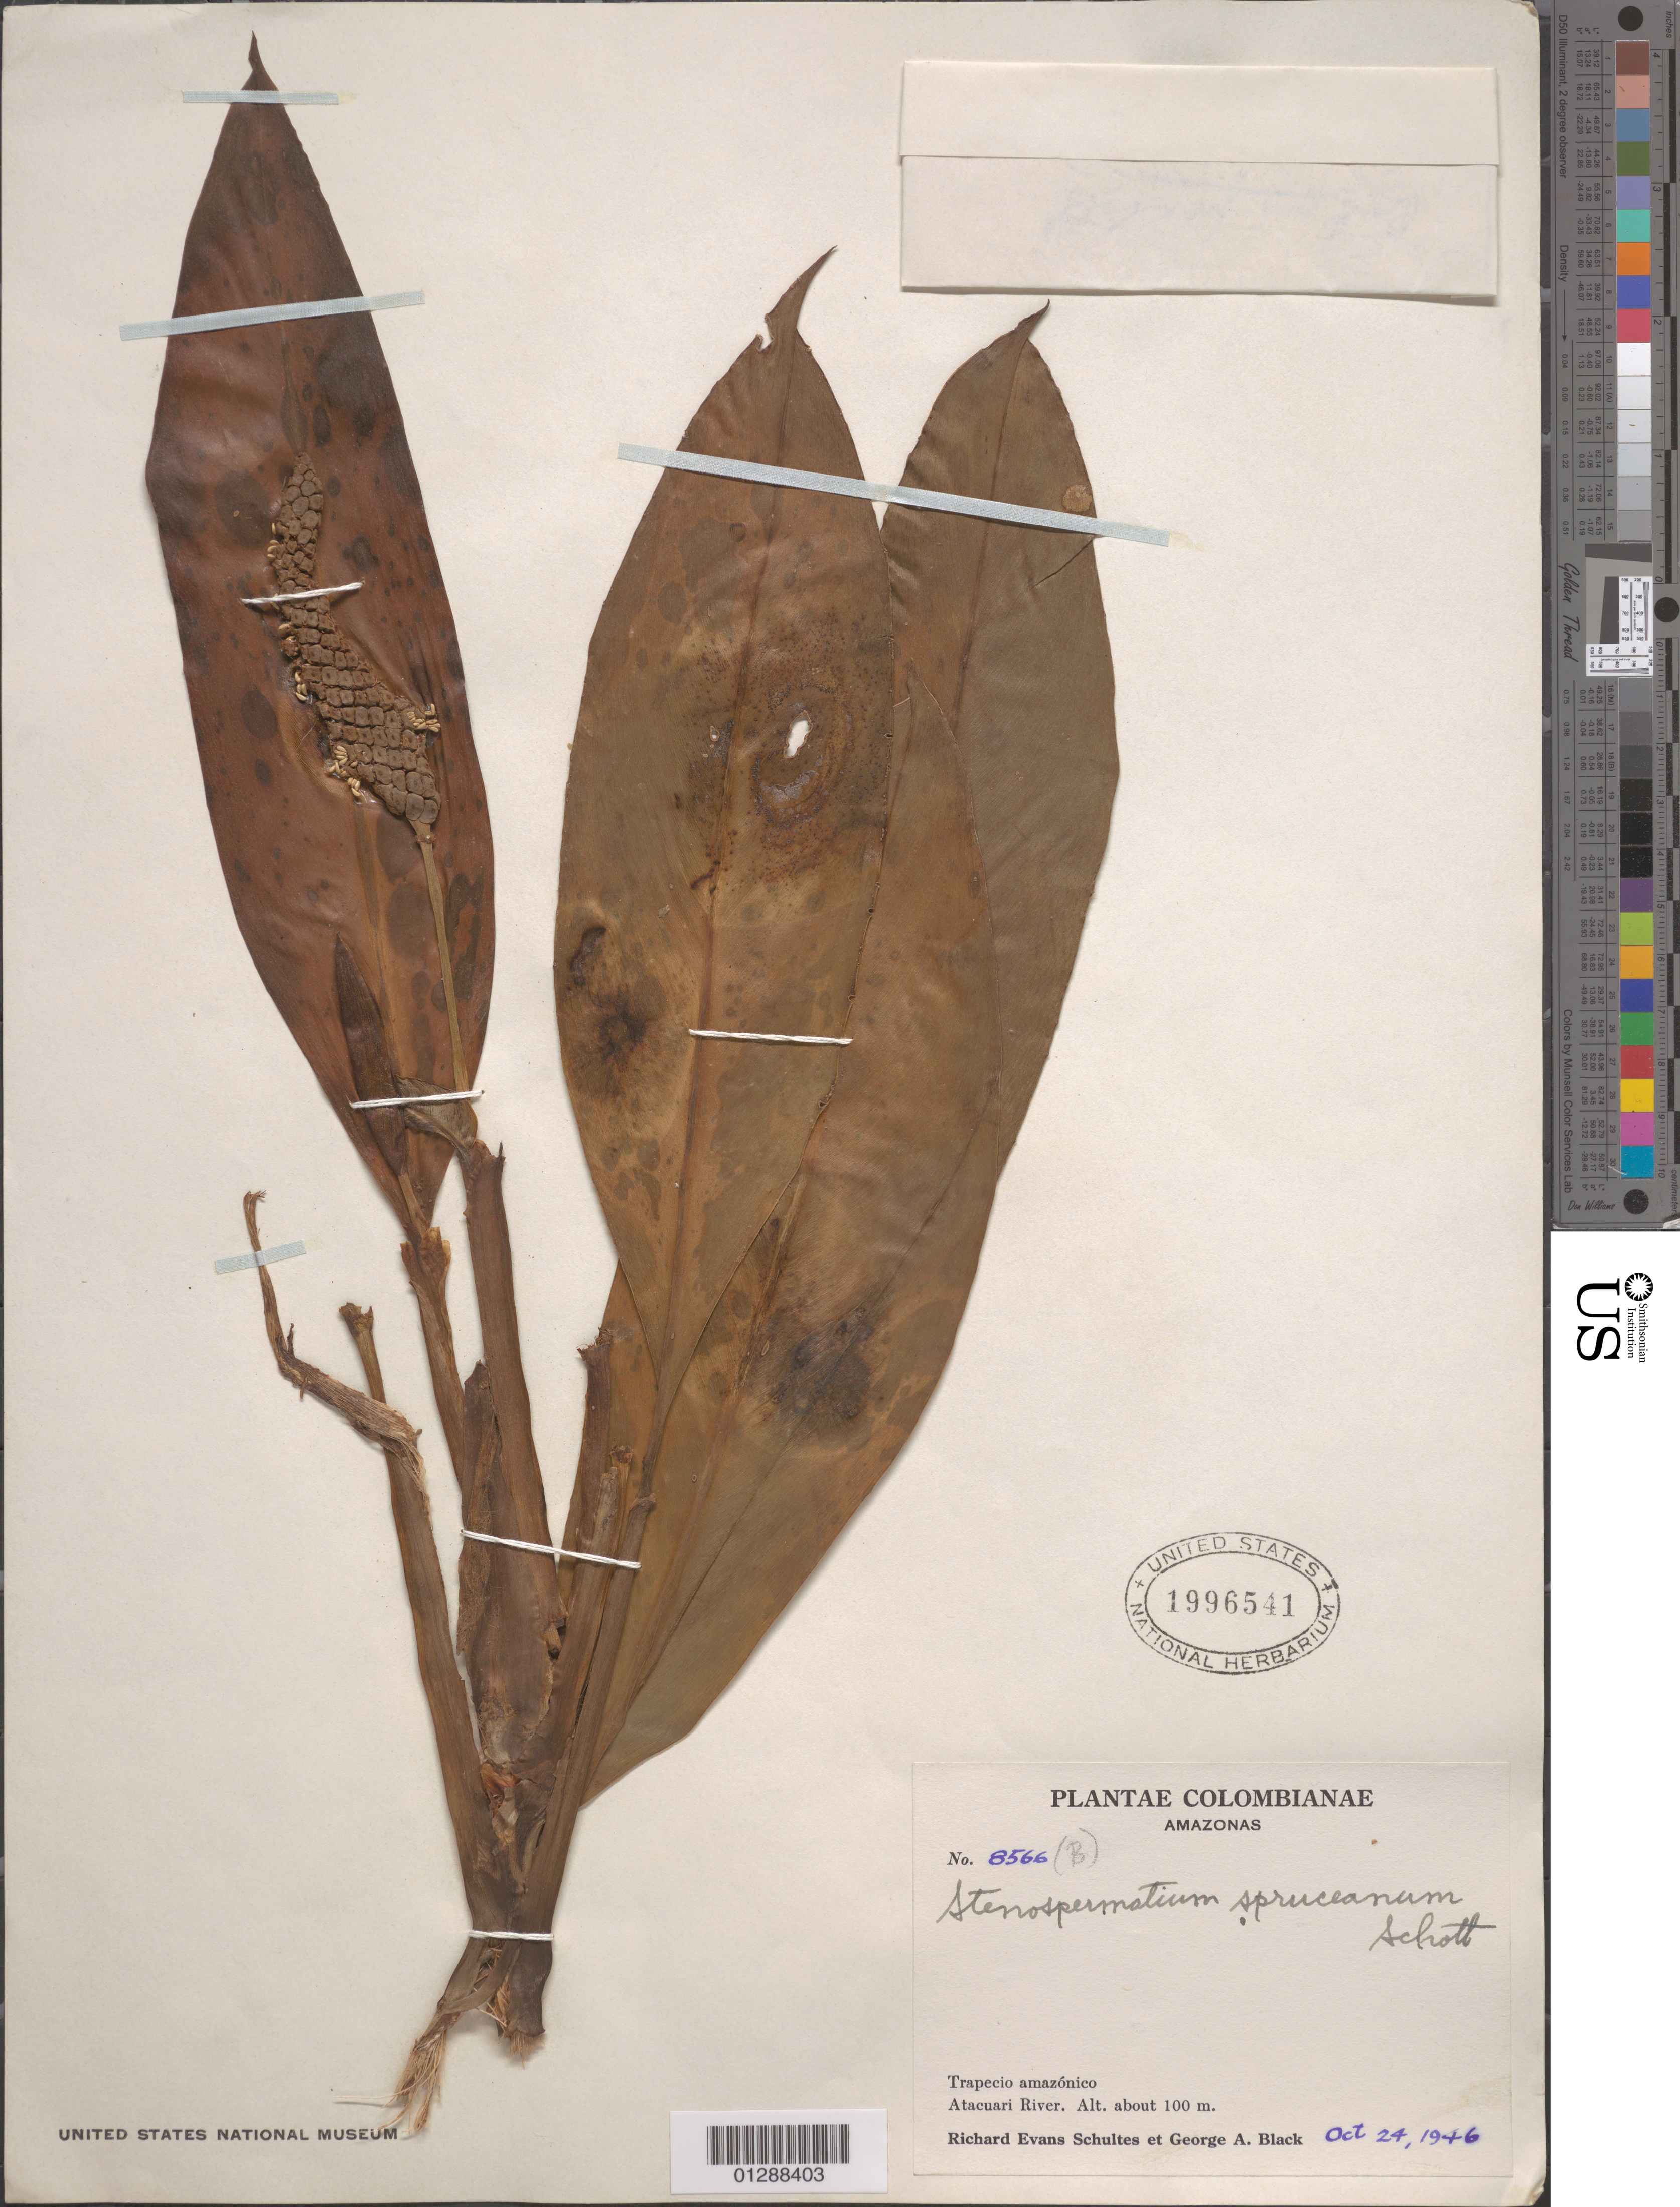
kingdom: Plantae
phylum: Tracheophyta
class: Liliopsida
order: Alismatales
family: Araceae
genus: Stenospermation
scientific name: Stenospermation spruceanum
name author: Schott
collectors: R. E. Schultes & G. A. Black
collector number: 8566(B)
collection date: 1946-10-24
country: Colombia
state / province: Amazônas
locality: Trapecio amazónico. Atacuari River.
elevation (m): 100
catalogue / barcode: US 1996541